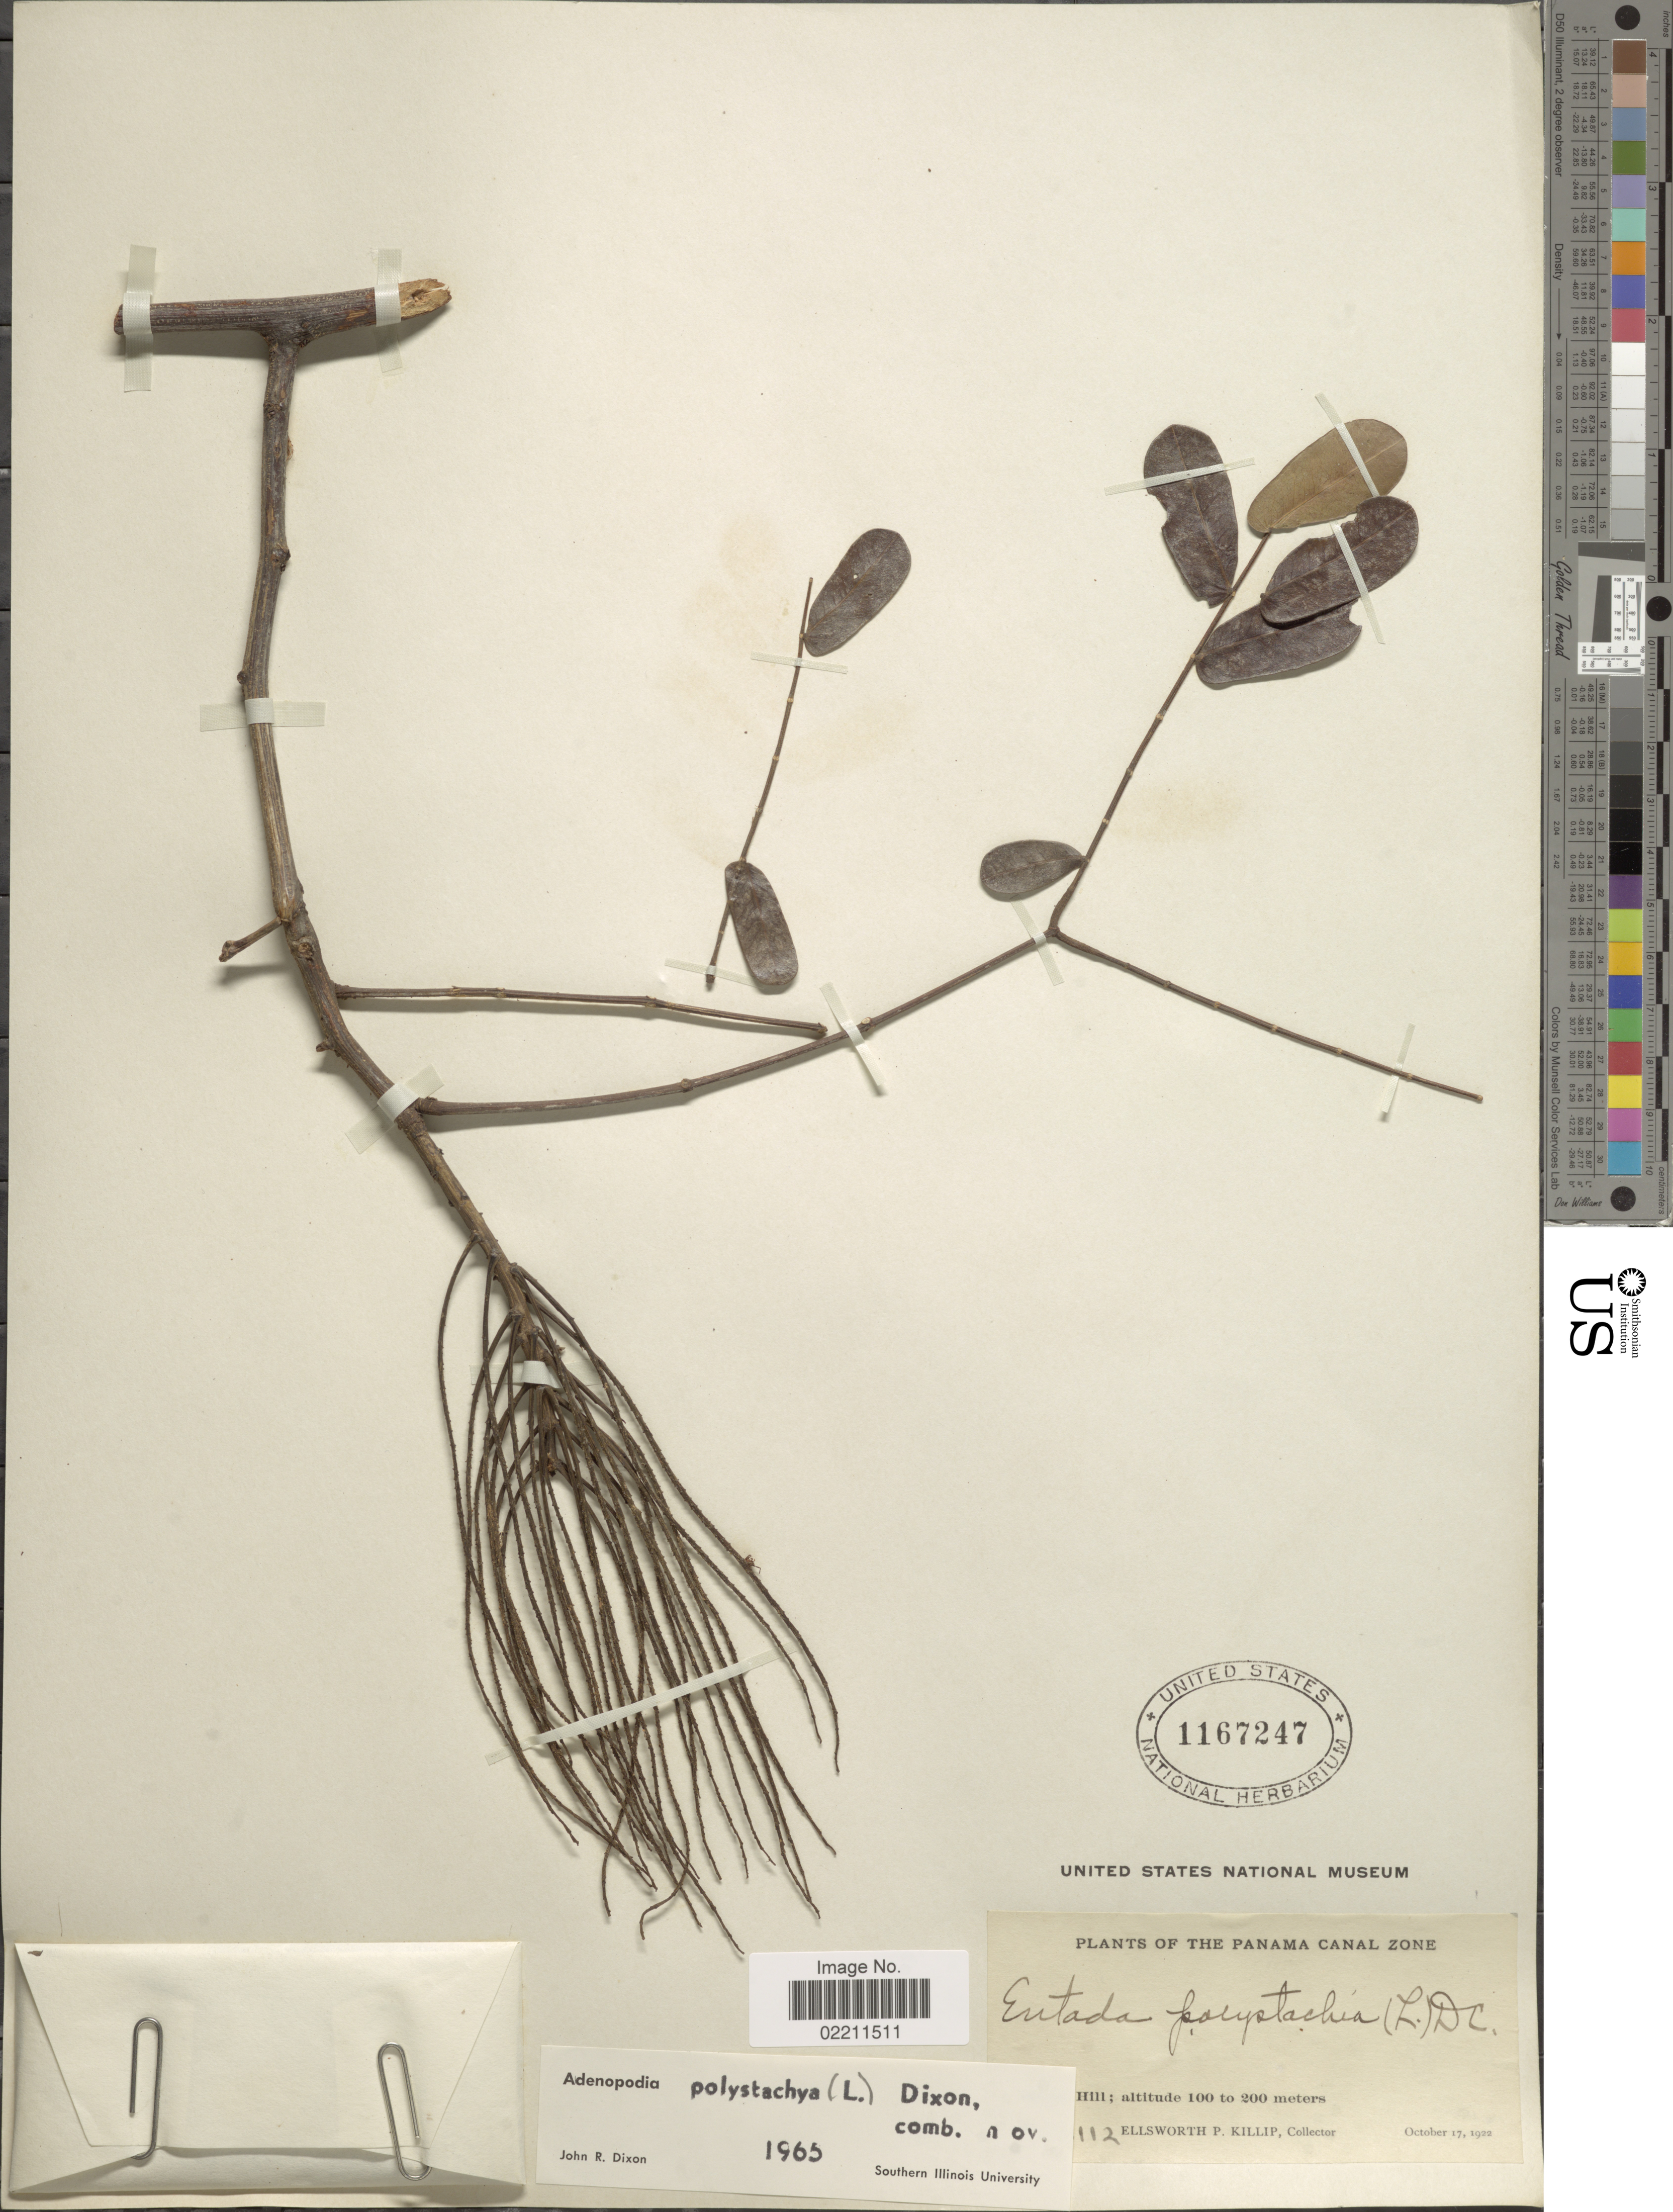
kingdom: Plantae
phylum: Tracheophyta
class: Magnoliopsida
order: Fabales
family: Fabaceae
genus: Entada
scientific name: Entada polystachya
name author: (L.) DC.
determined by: Strong, Mark T., (BOT), Smithsonian Institution - National Museum of Natural History (UNITED STATES)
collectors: E. P. Killip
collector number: !112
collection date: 1922-10-17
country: Panama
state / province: Colón / Panamá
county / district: Canal Zone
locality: [illegible text] Hill. Panama Canal Zone.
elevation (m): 100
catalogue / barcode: US 1167247